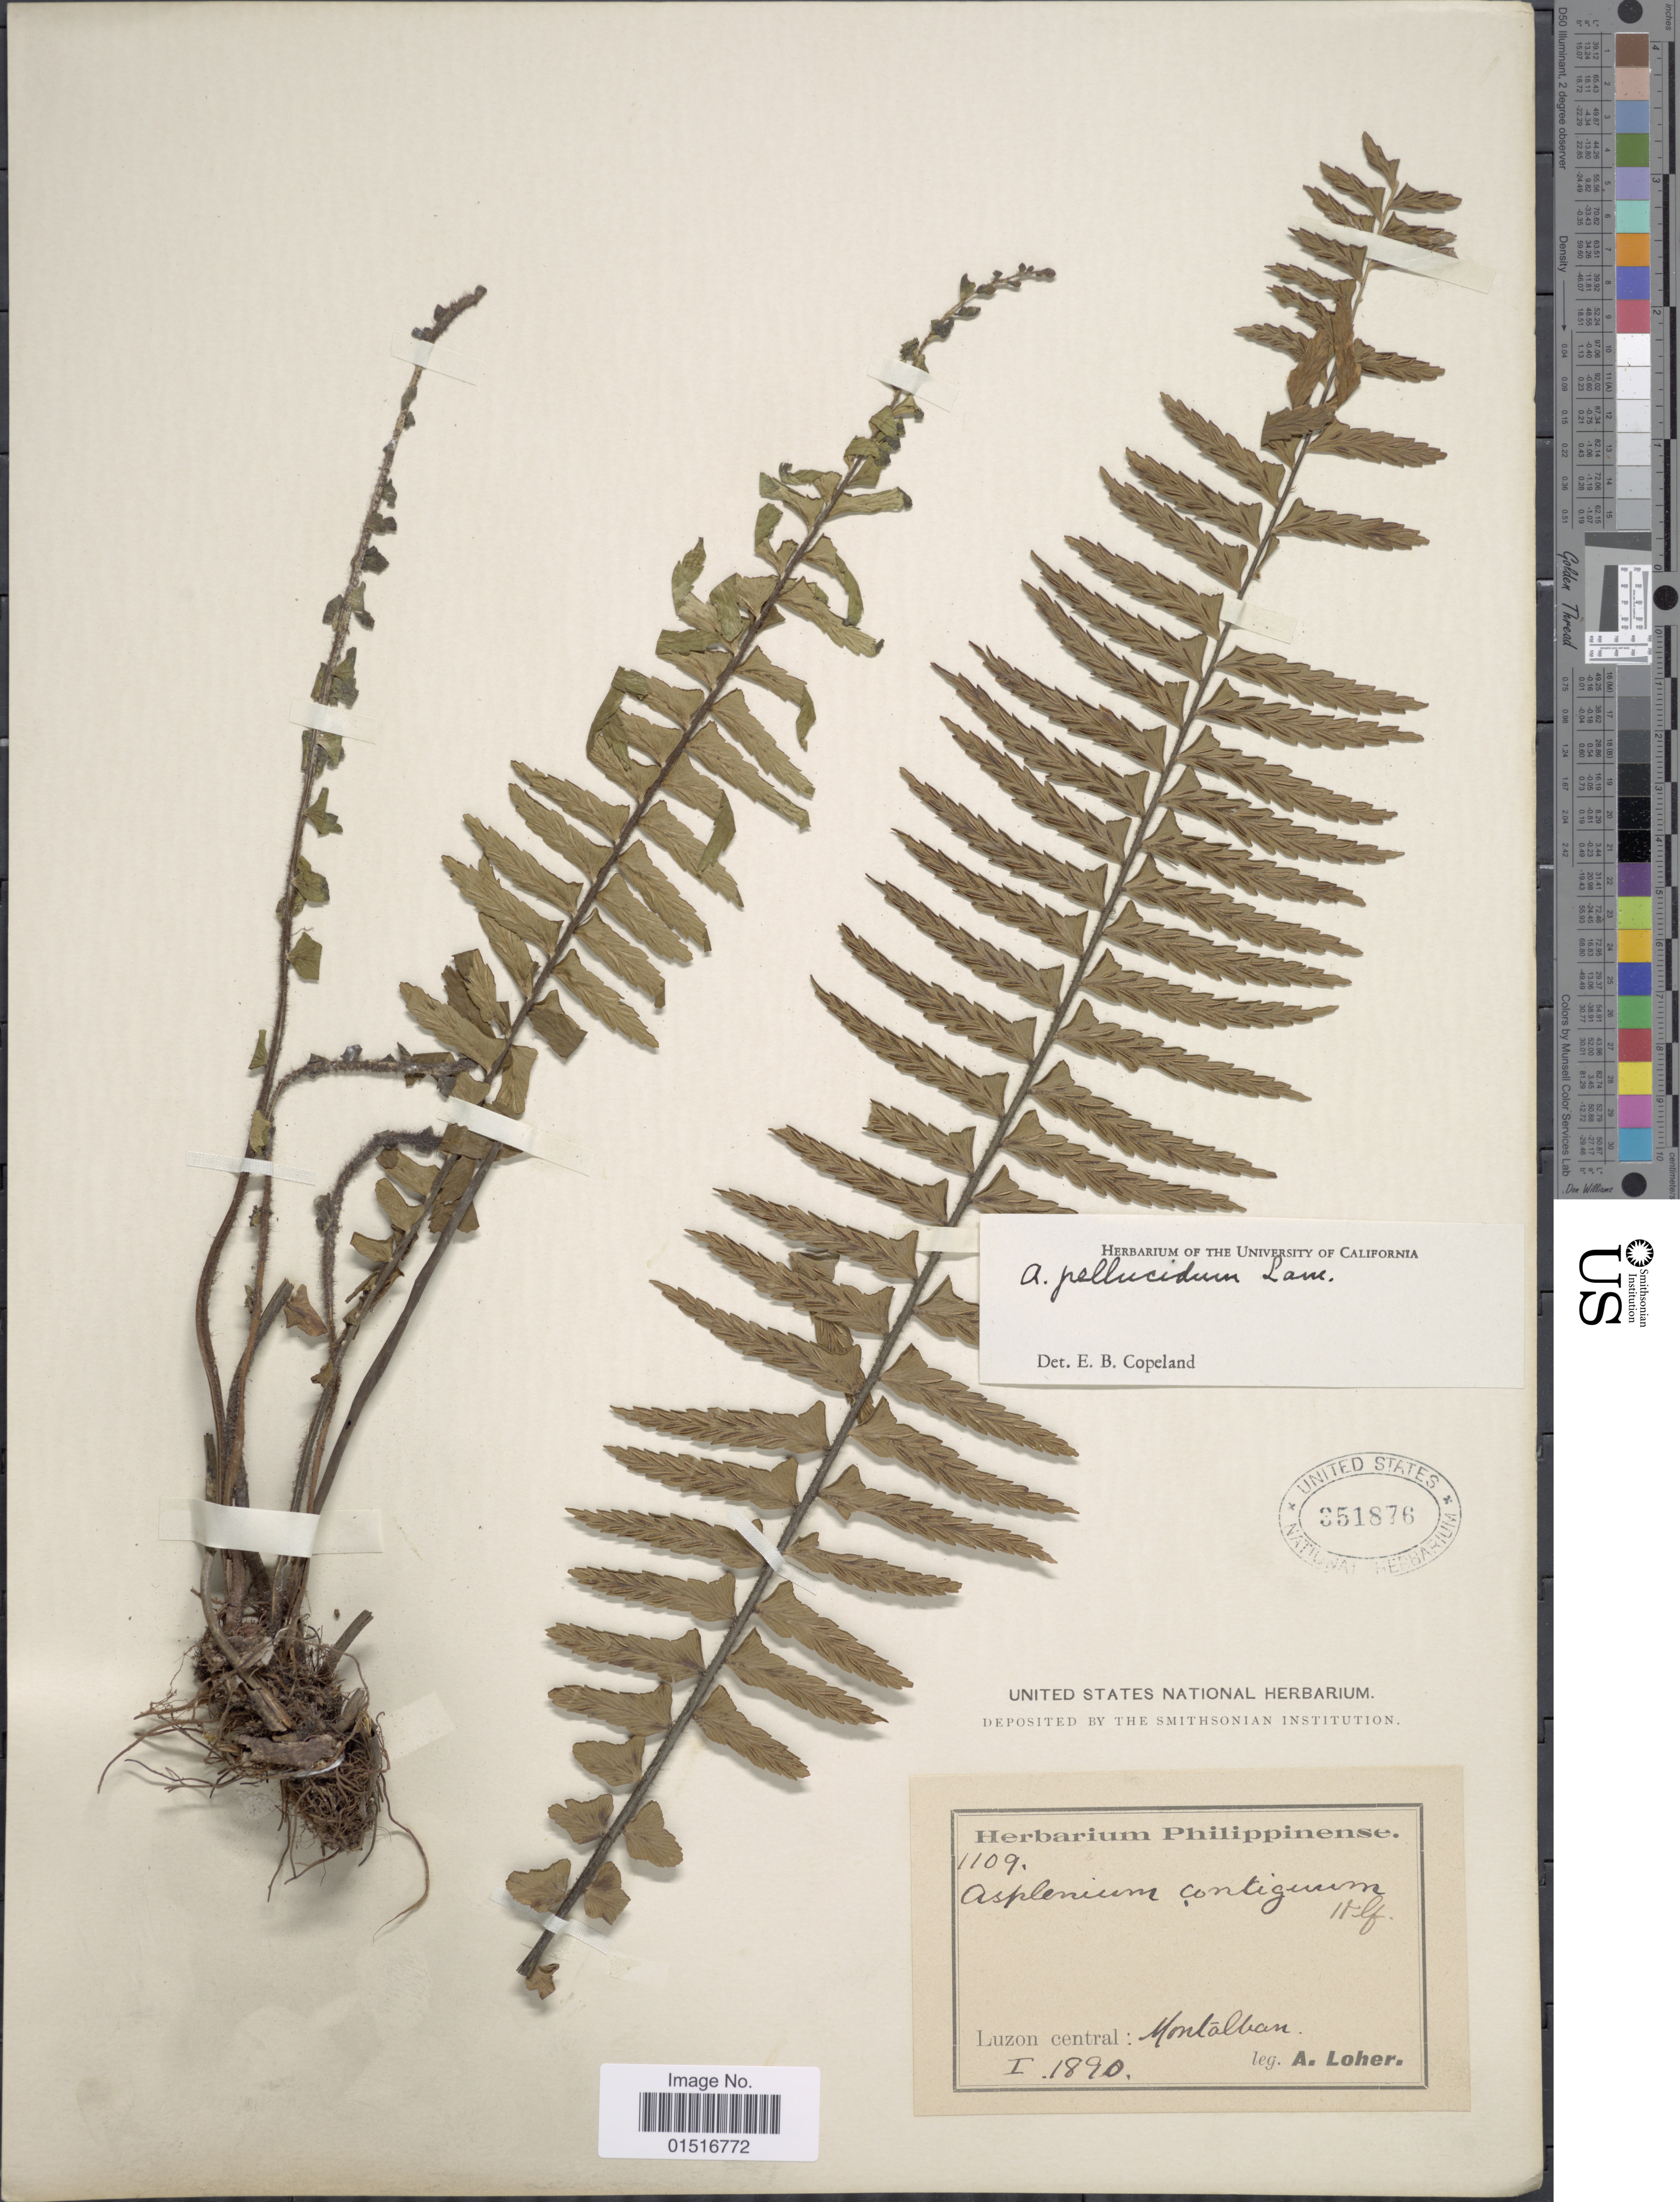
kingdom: Plantae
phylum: Tracheophyta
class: Polypodiopsida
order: Polypodiales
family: Aspleniaceae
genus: Asplenium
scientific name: Asplenium pellucidum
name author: Lam.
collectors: A. Loher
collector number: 1109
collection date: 1890-01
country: Philippines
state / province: Central Luzon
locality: Montalban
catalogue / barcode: US 351876